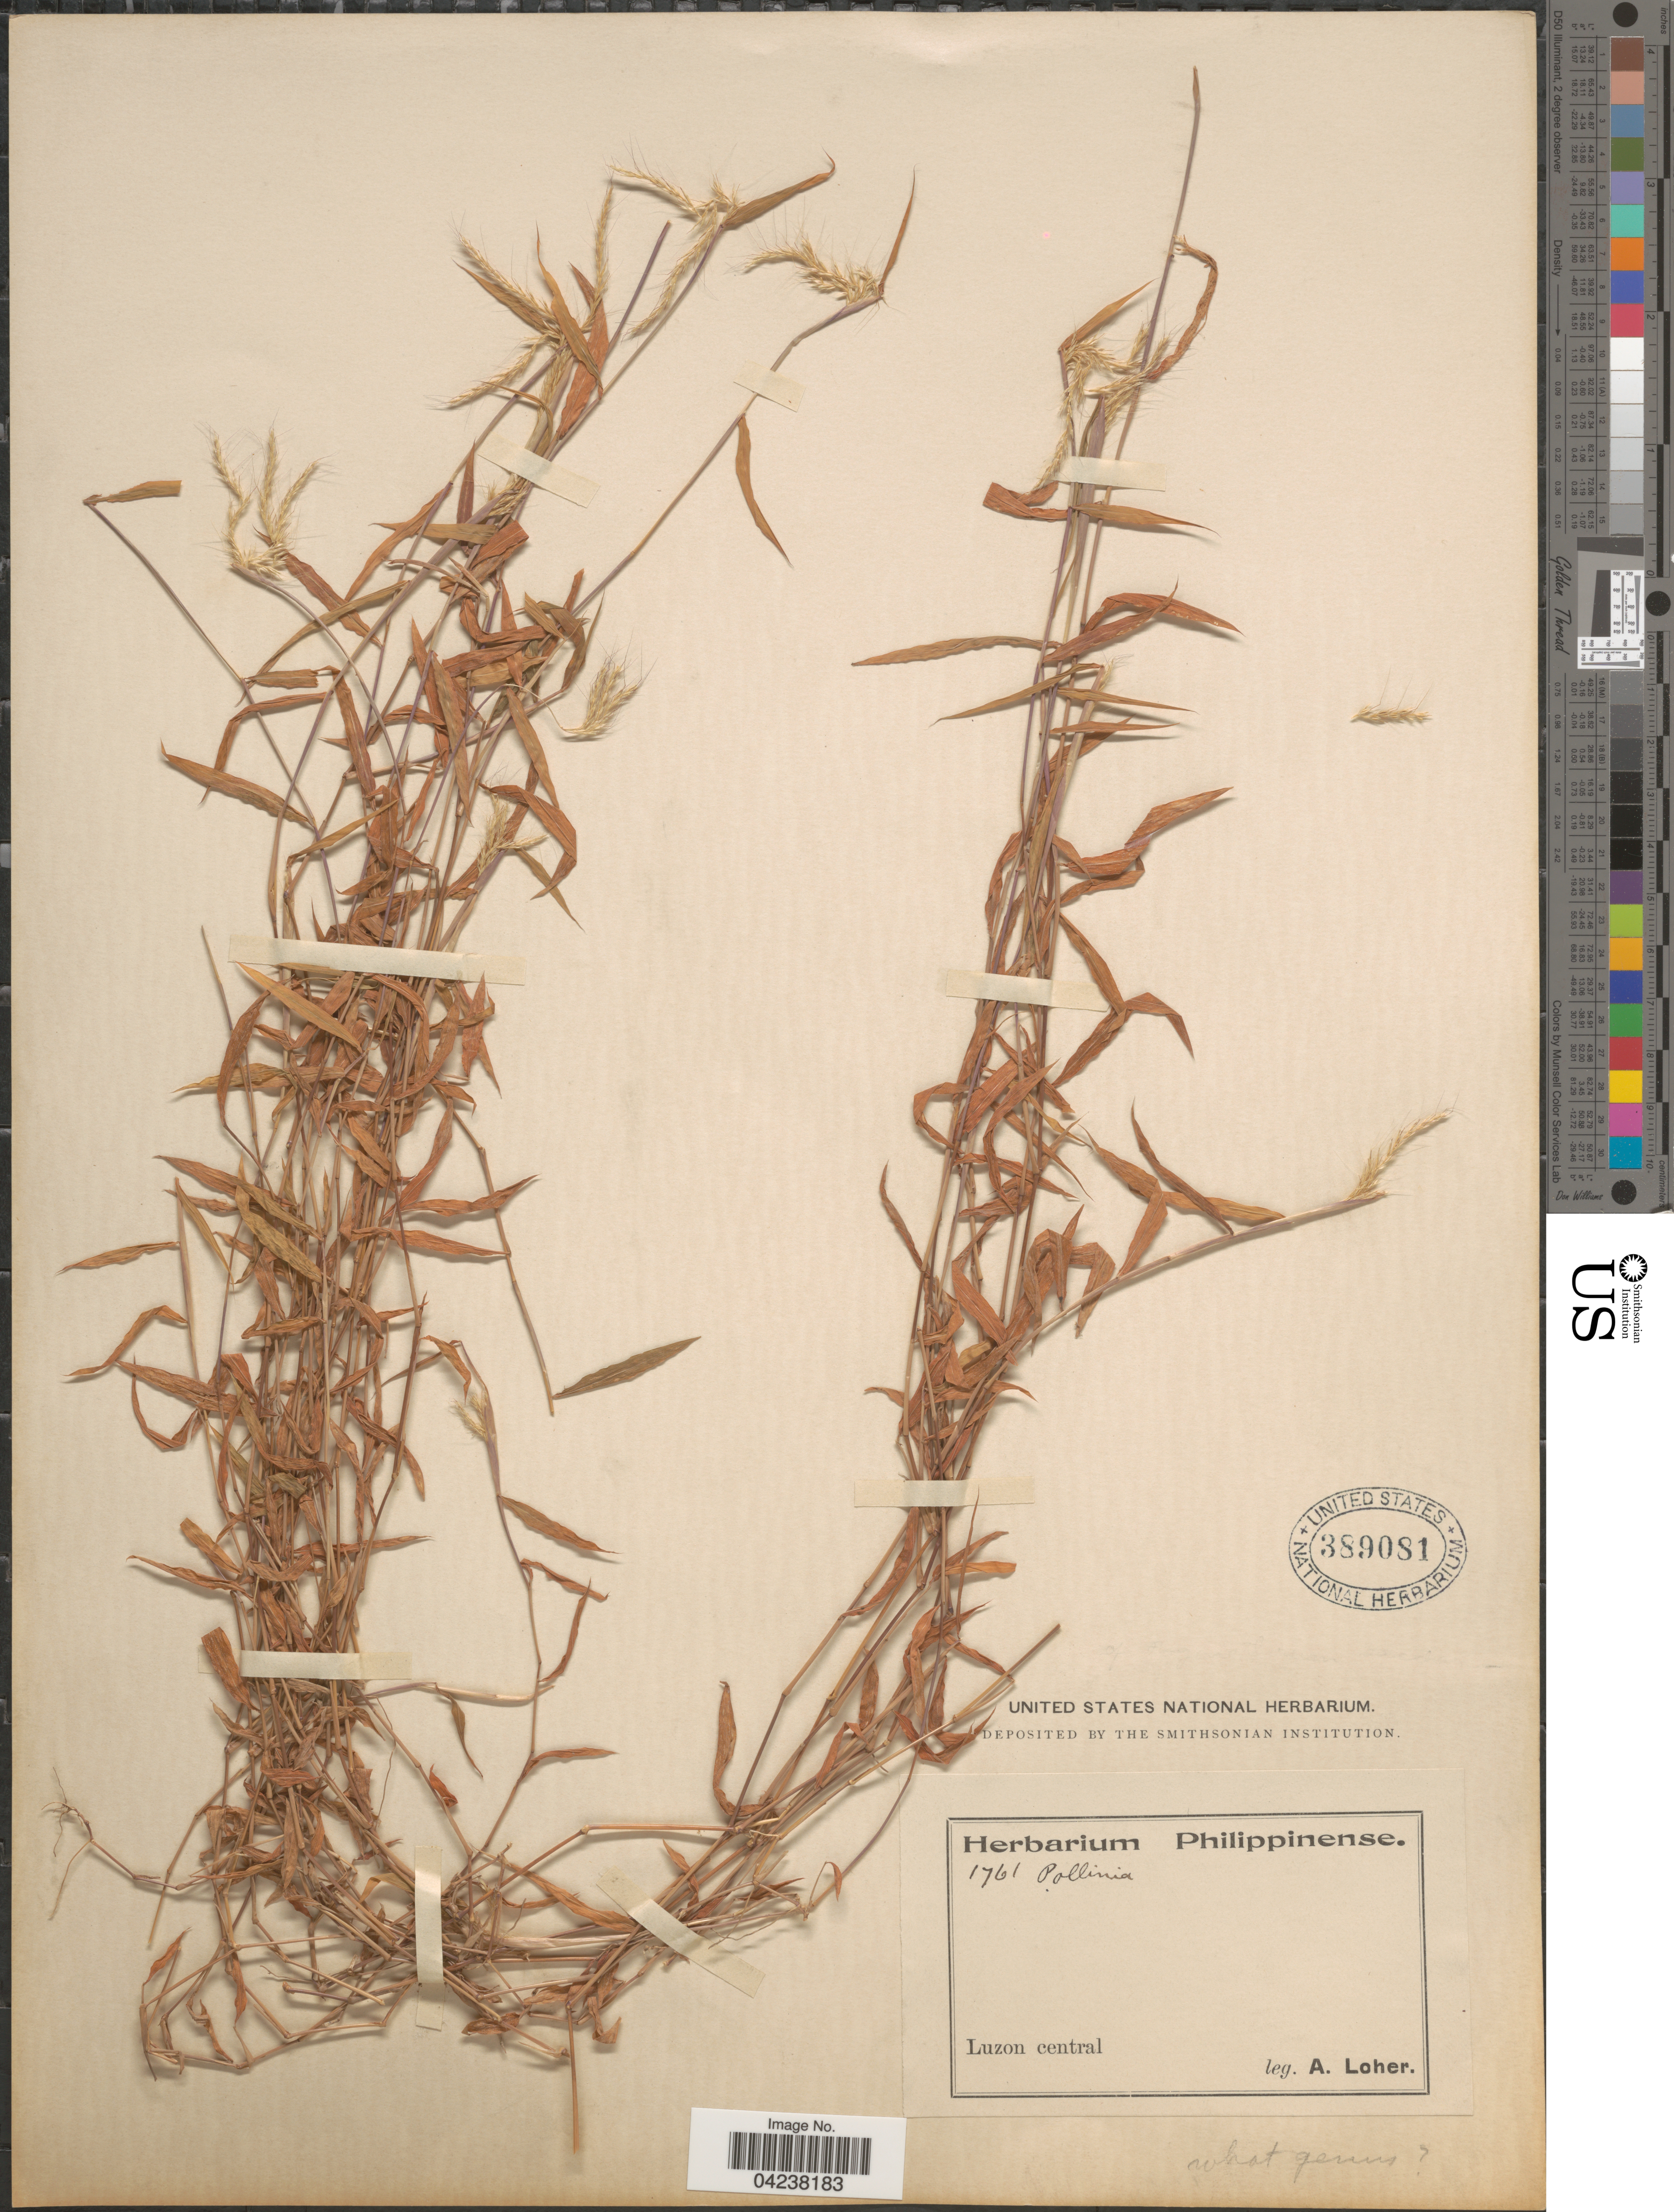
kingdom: Plantae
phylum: Tracheophyta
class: Liliopsida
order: Poales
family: Poaceae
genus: Microstegium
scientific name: Microstegium tenue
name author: (Trin.) Hosok.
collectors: A. Loher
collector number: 1761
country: Philippines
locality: Luzon central.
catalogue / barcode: US 389081